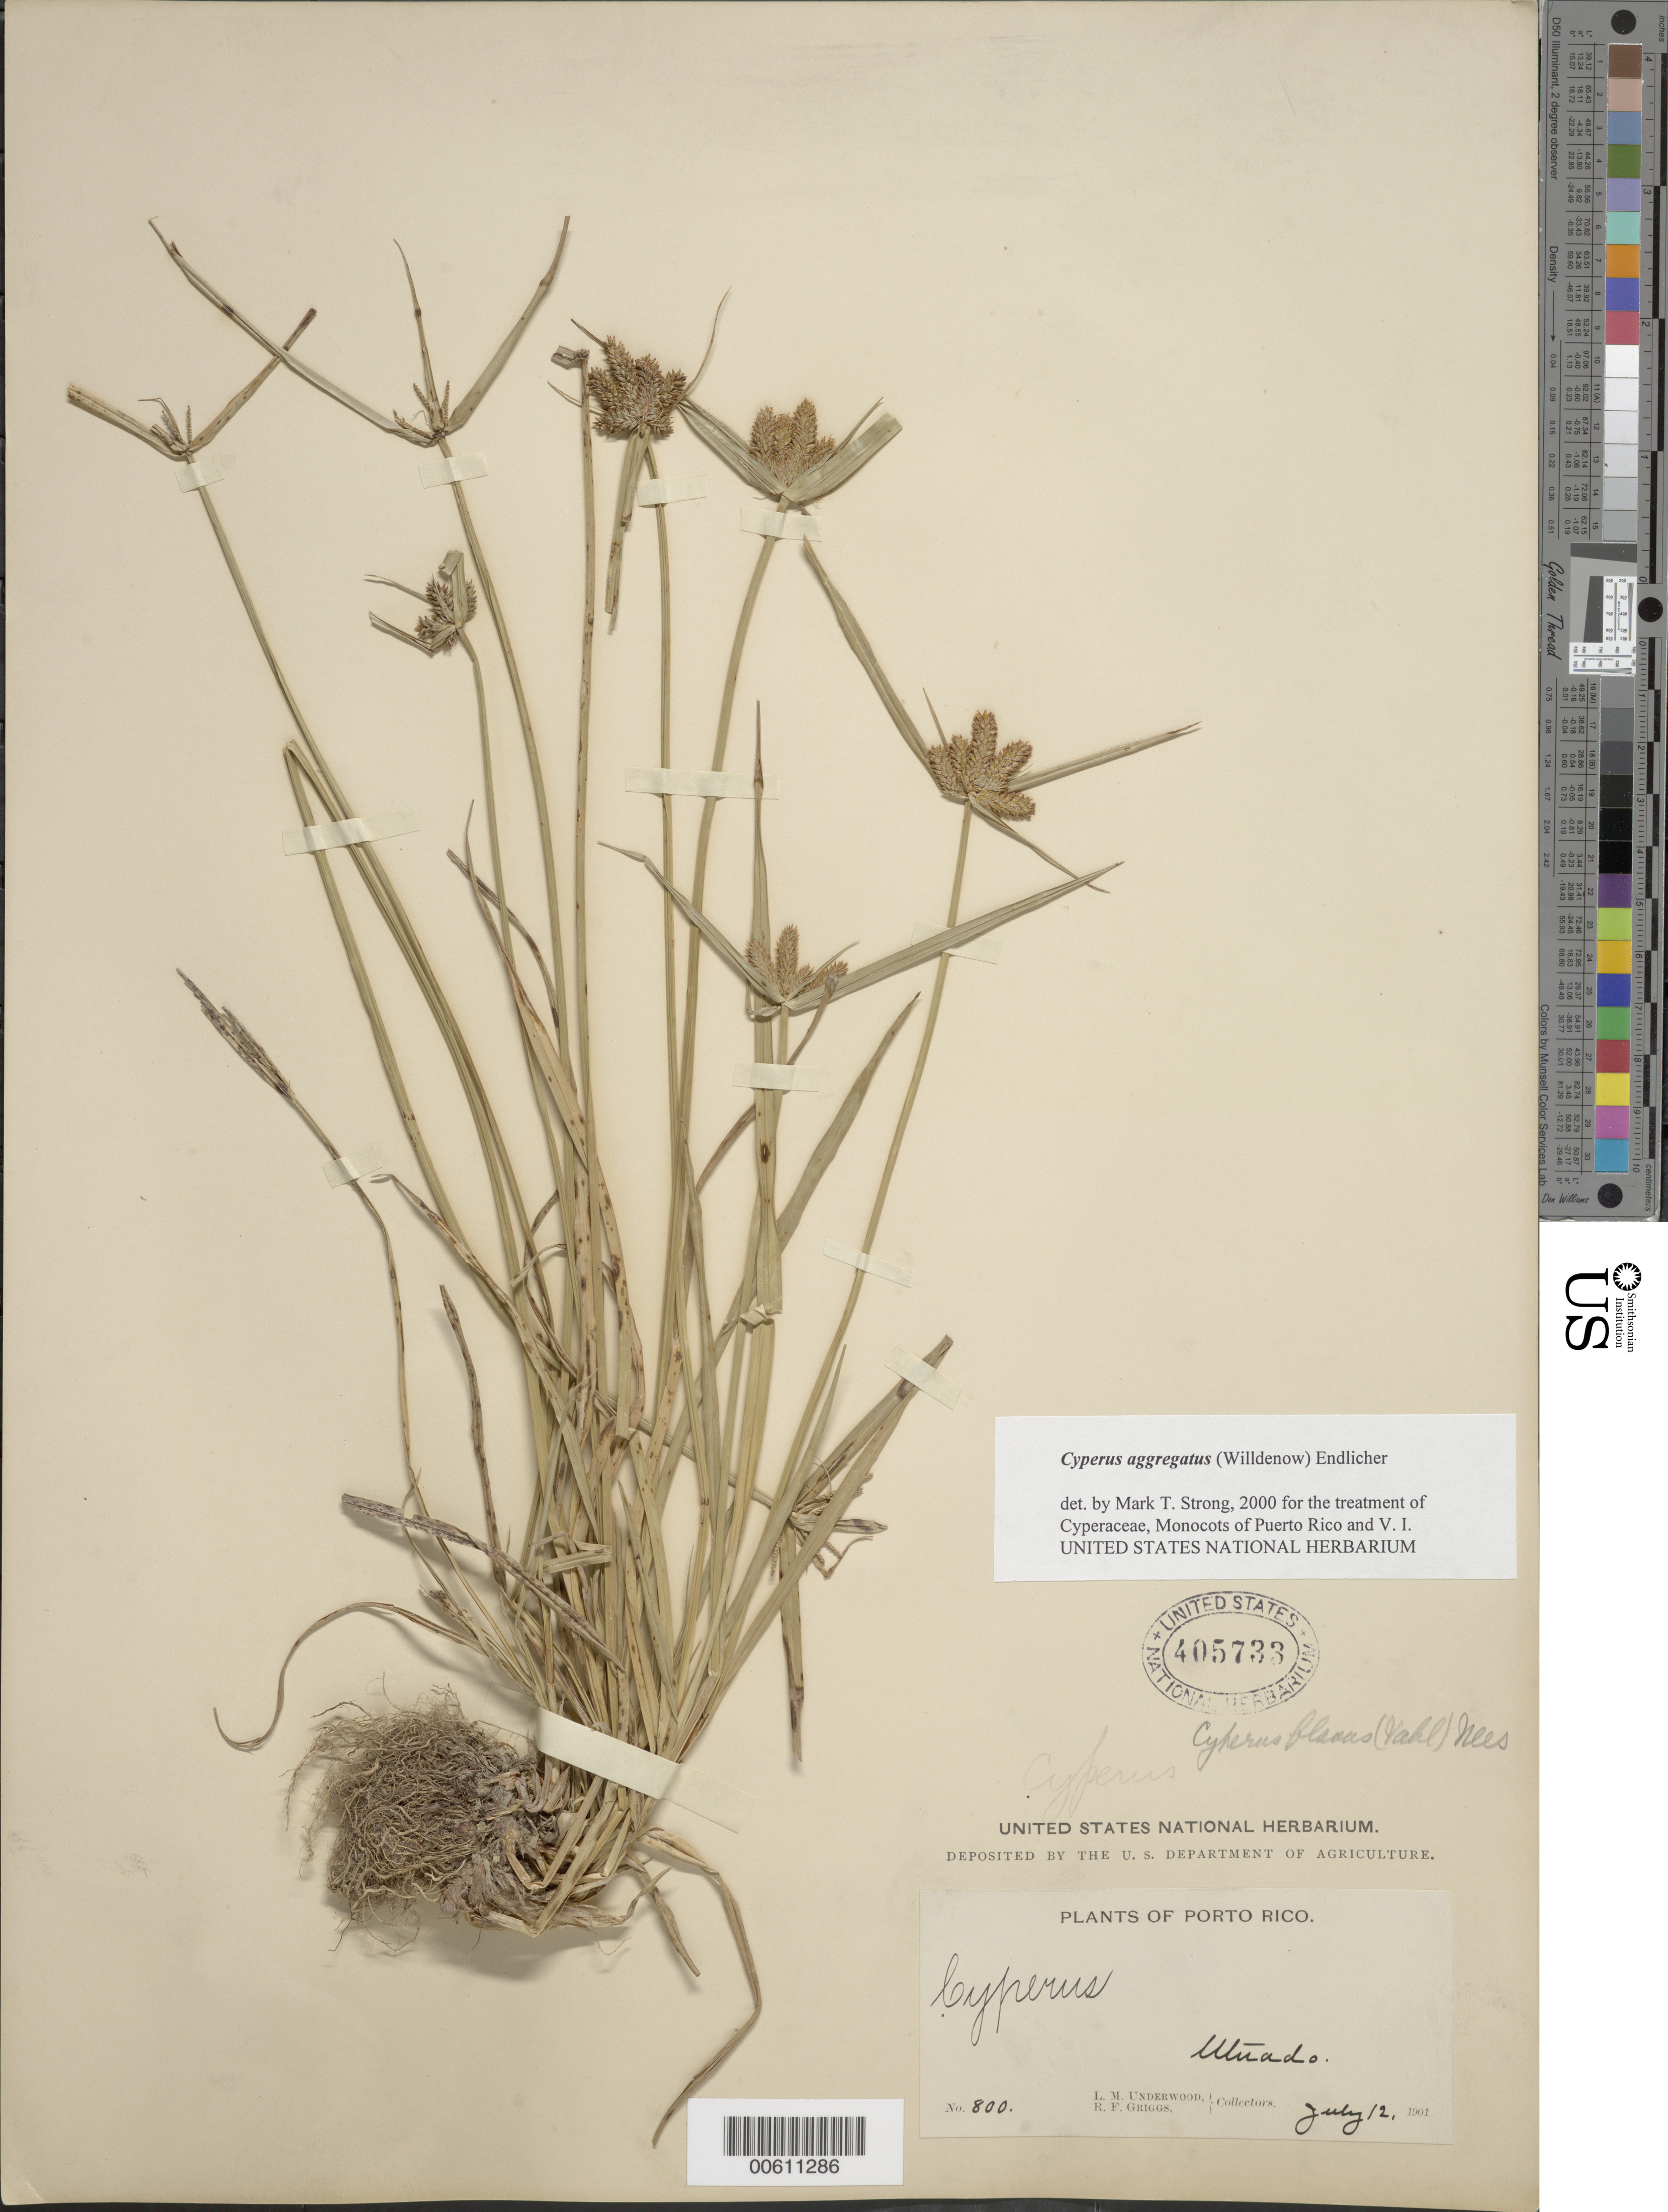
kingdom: Plantae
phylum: Tracheophyta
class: Liliopsida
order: Poales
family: Cyperaceae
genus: Cyperus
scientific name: Cyperus aggregatus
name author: (Willd.) Endl.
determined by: Strong, M. T., (US), Smithsonian Institution - National Museum of Natural History (UNITED STATES)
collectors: L. M. Underwood & R. F. Griggs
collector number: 800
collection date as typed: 12 Jul 1901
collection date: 1901-07-12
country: Puerto Rico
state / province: Utuado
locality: Utuado.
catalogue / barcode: US 405733